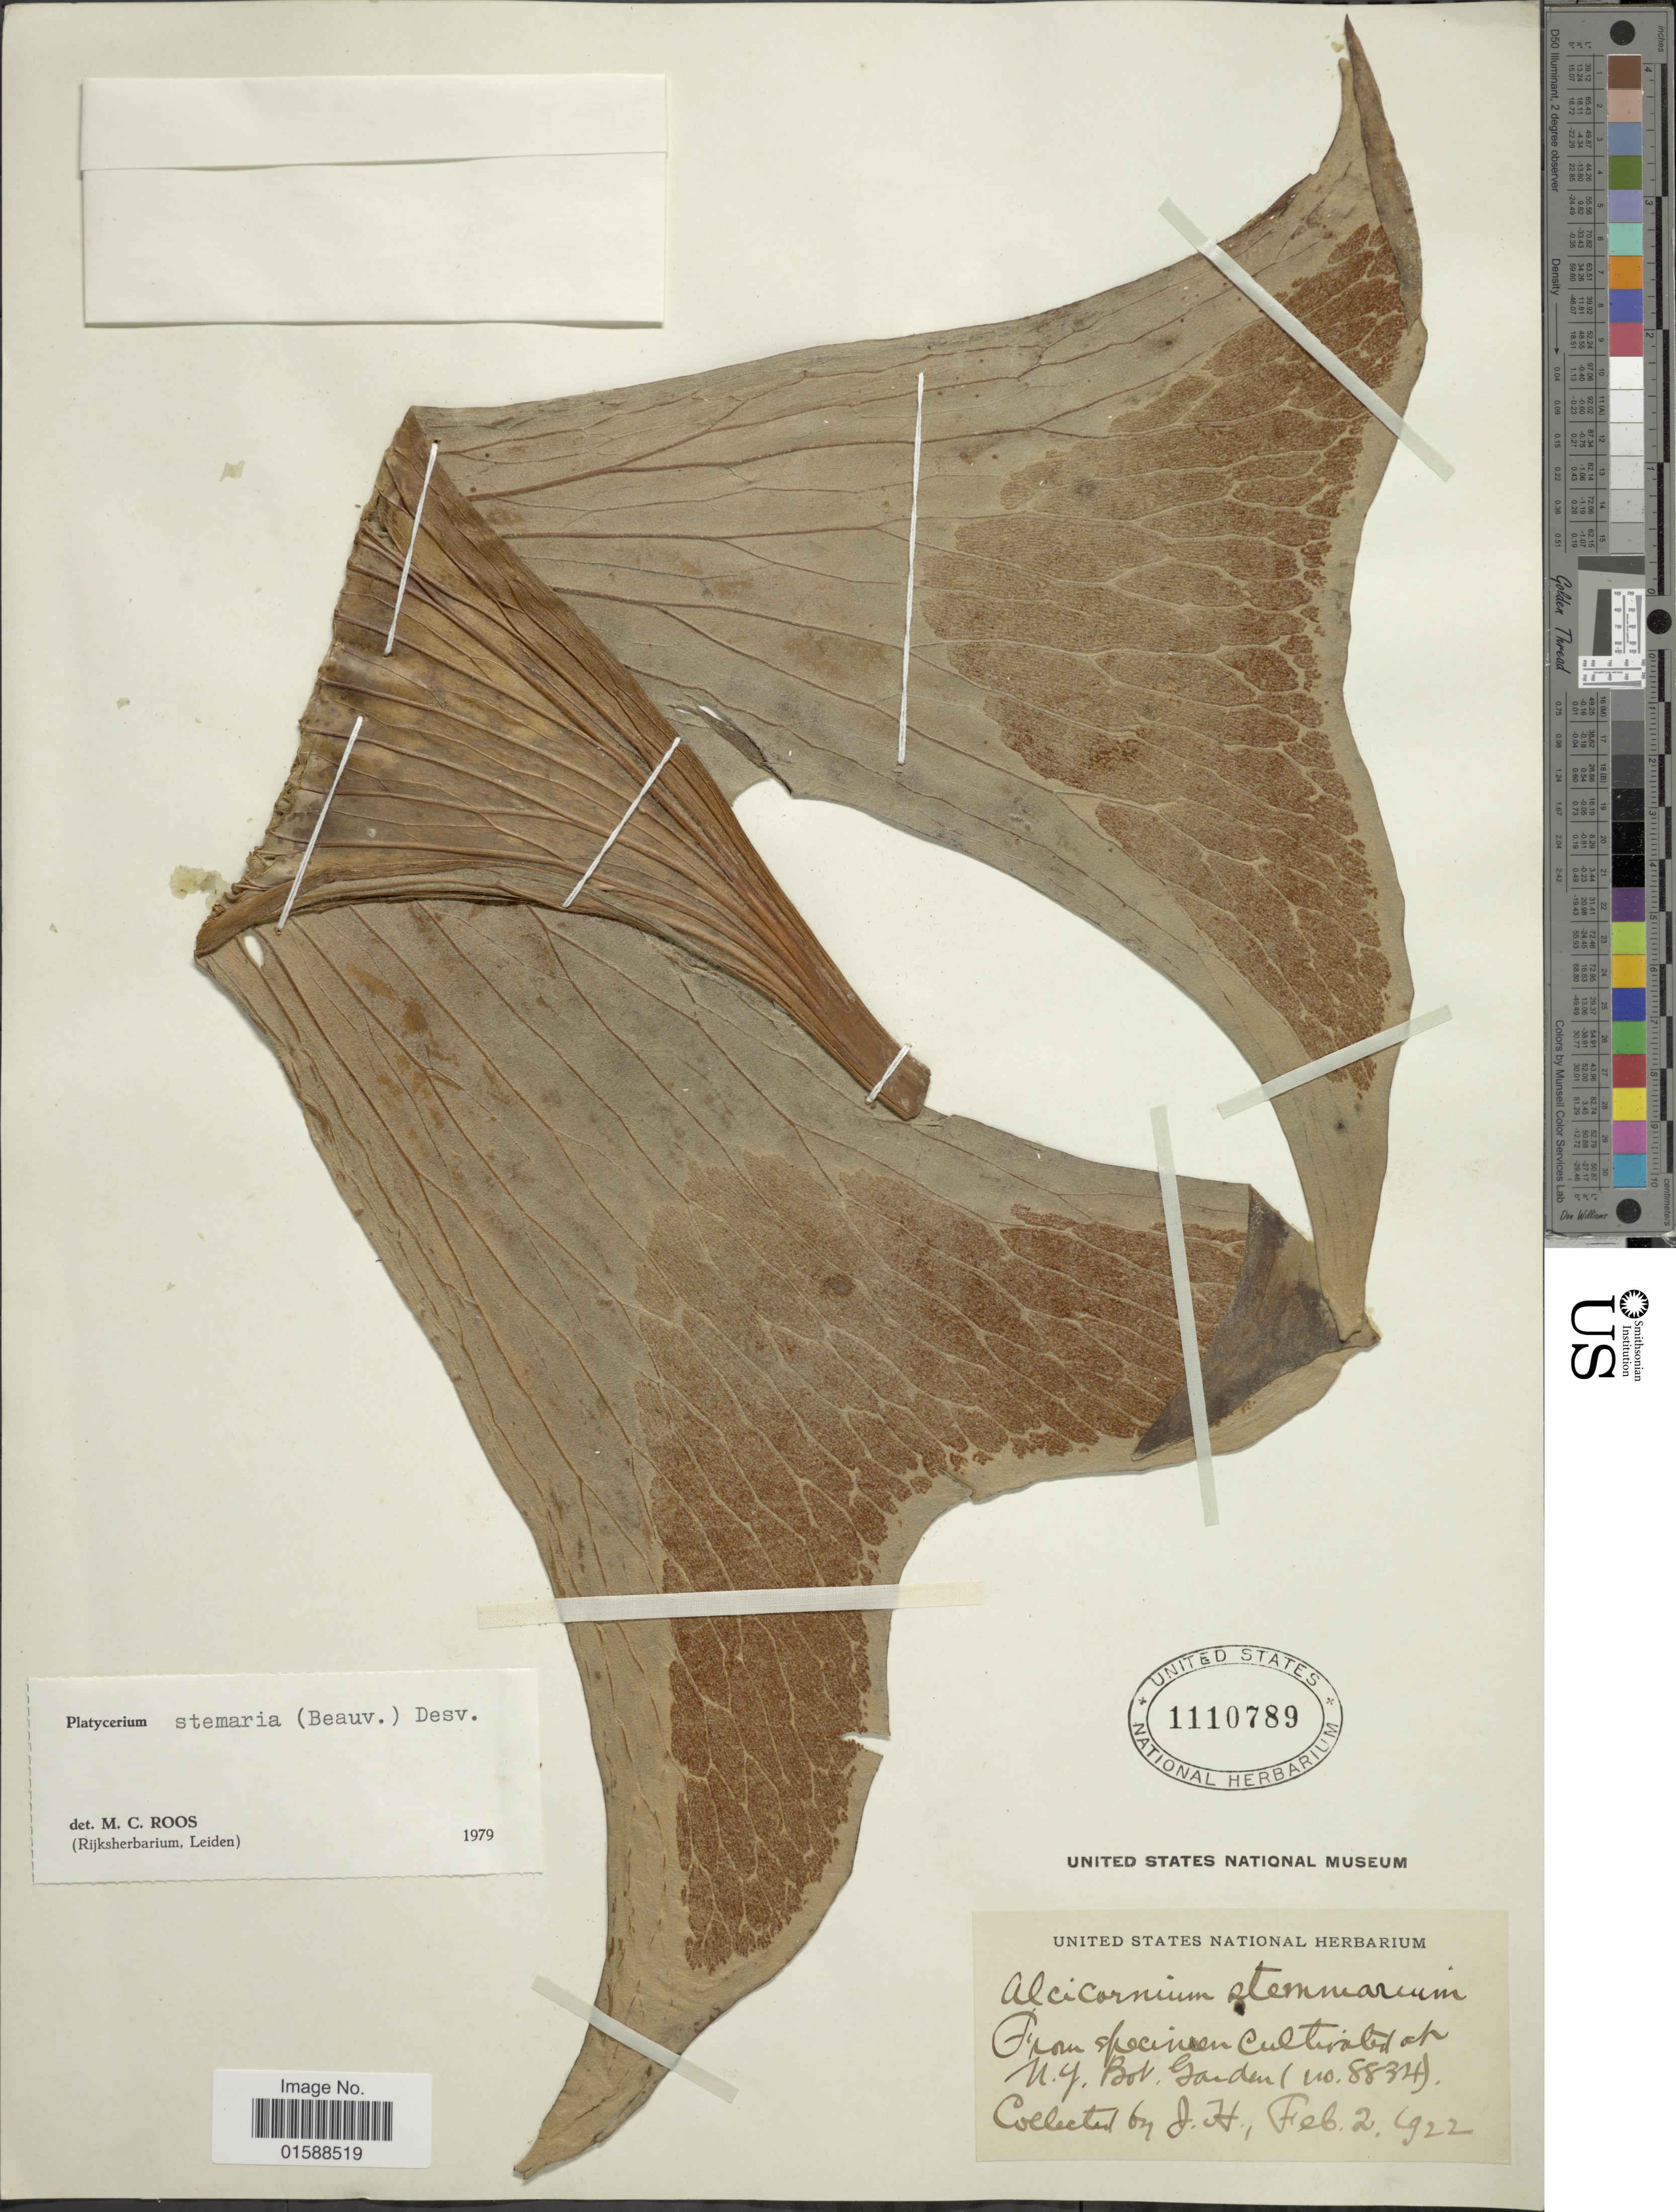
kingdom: Plantae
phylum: Tracheophyta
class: Polypodiopsida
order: Polypodiales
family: Polypodiaceae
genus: Platycerium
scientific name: Platycerium stemaria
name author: (P. Beauv.) Desv.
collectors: J. H.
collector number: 8834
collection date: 1922-02-02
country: United States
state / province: New York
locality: N. Y. Bot. Garden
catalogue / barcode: US 1117089